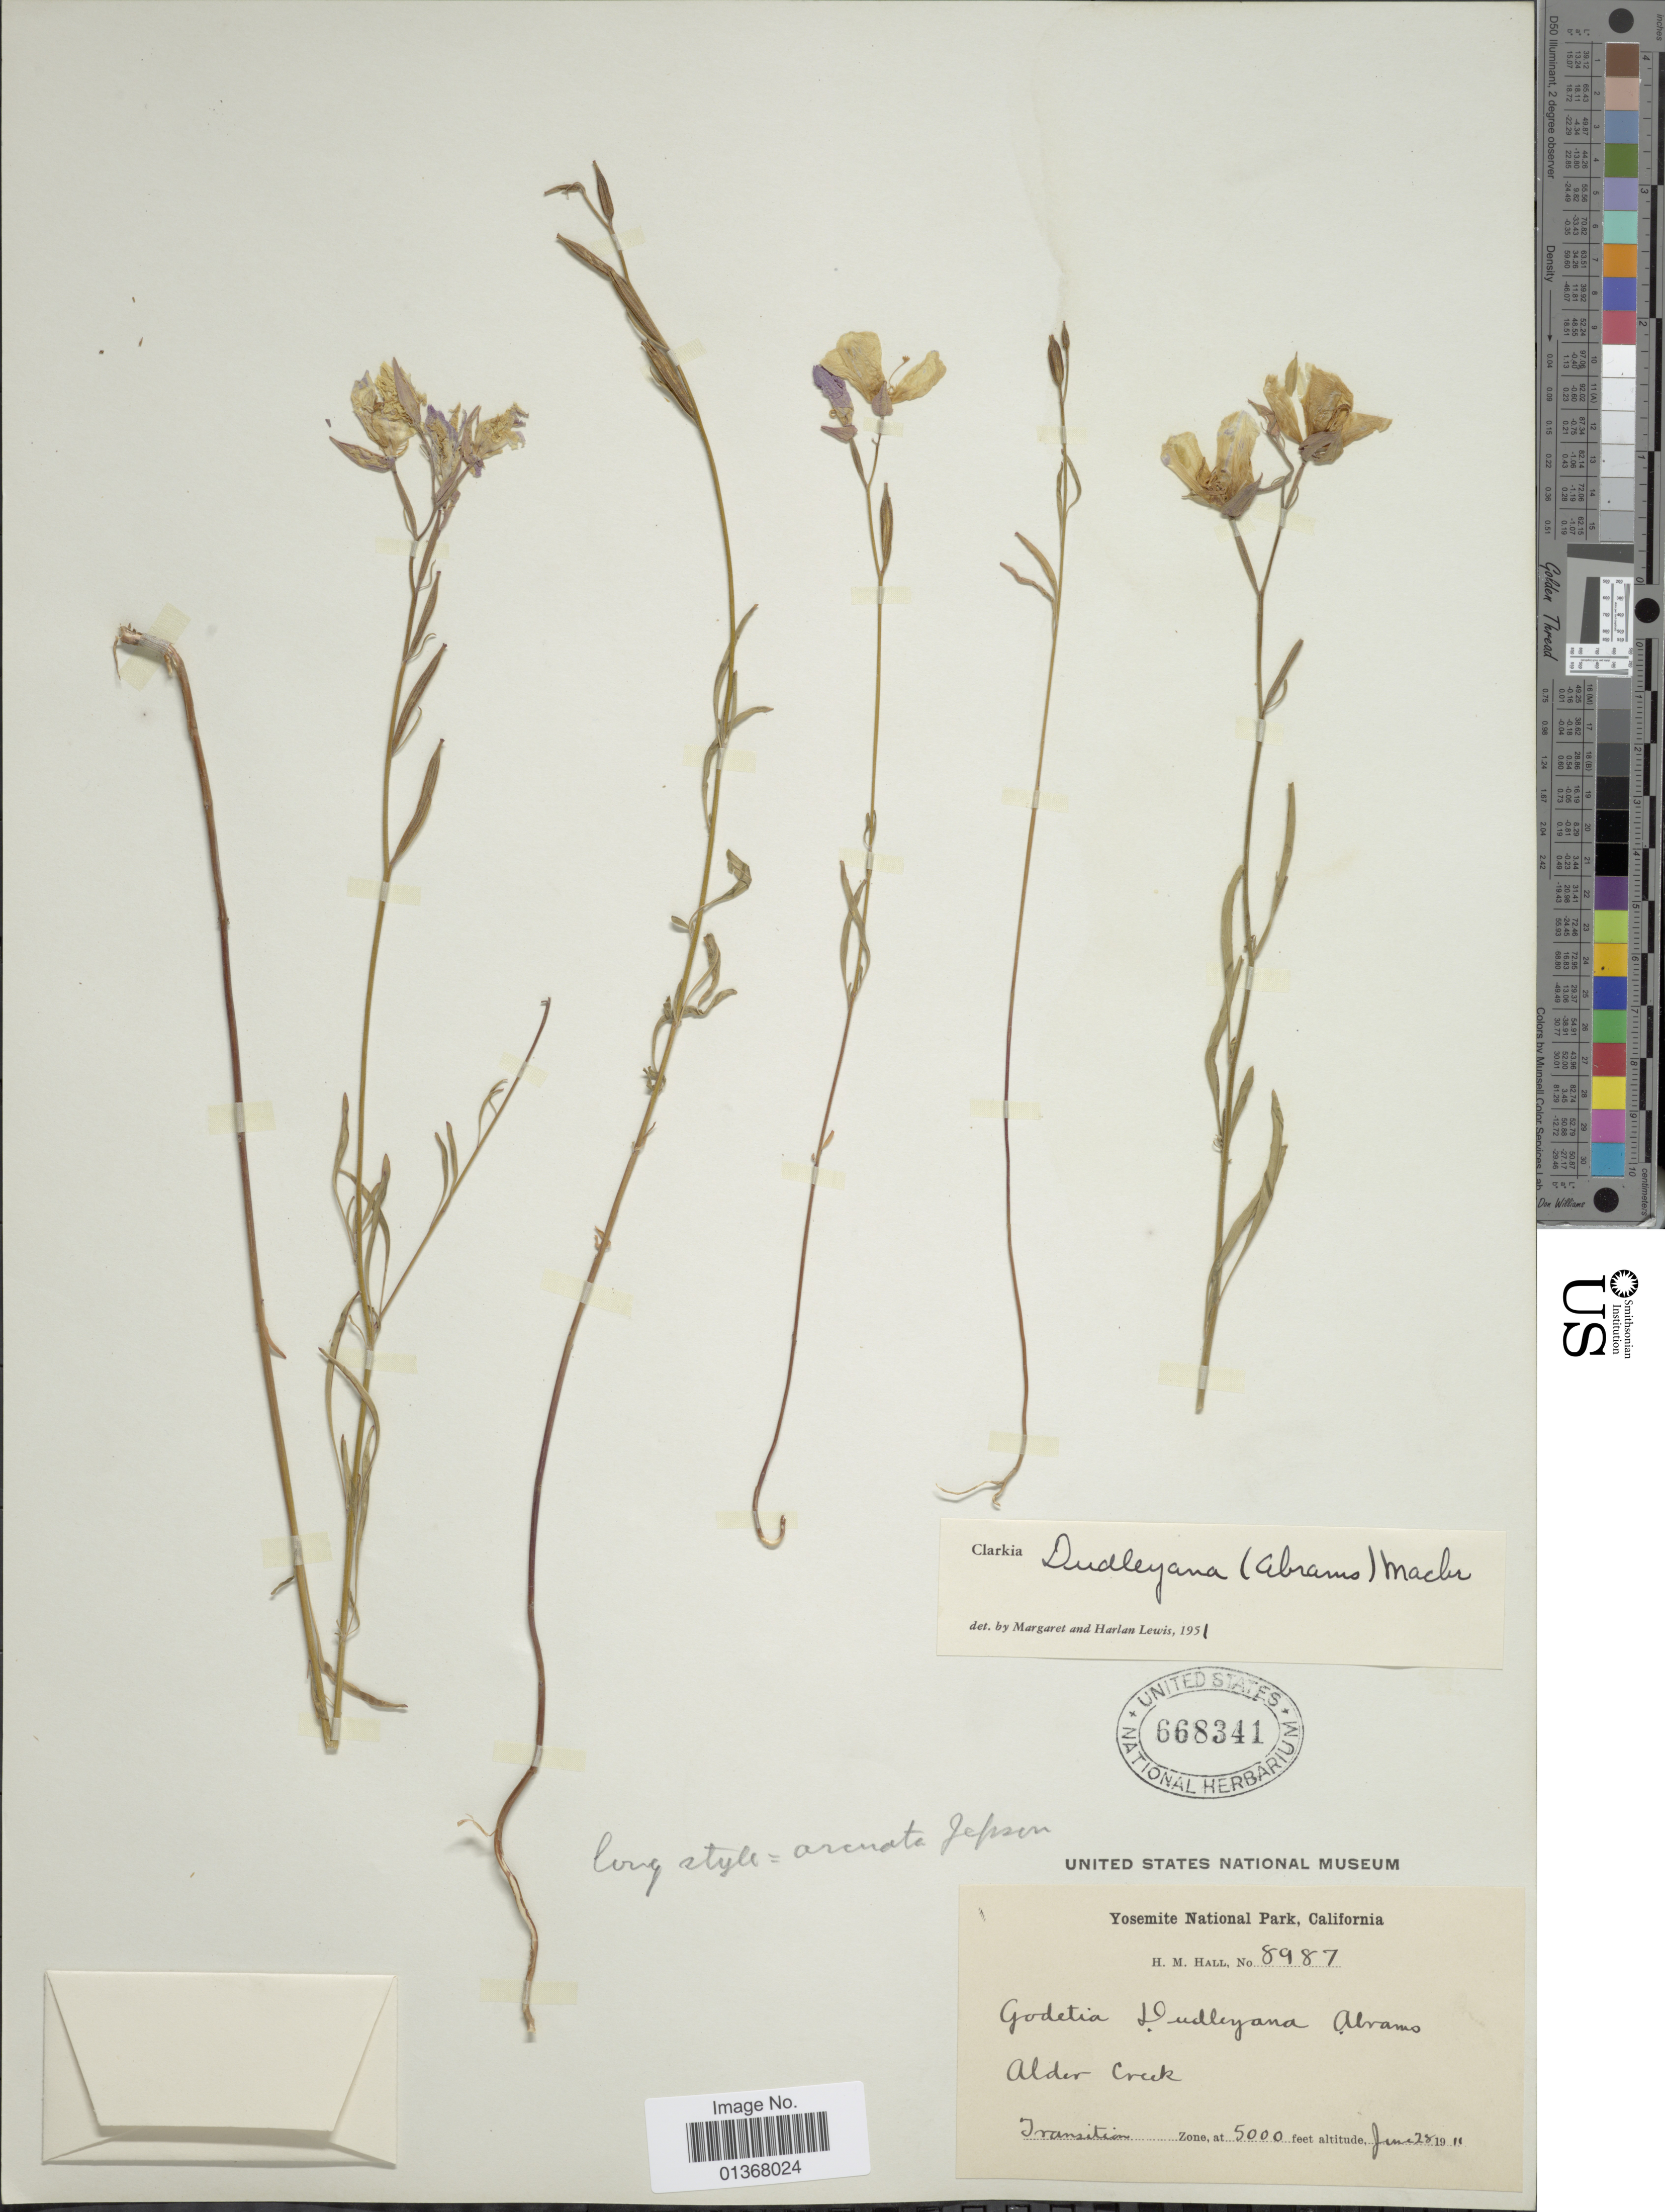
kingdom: Plantae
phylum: Tracheophyta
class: Magnoliopsida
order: Myrtales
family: Onagraceae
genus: Clarkia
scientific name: Clarkia dudleyana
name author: (Abrams) J.F. Macbr.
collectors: H. M. Hall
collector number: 8987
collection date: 1911-06-28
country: United States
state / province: California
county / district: Mariposa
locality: Yosemite National Park, Alder Creek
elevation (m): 1524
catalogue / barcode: US 668341